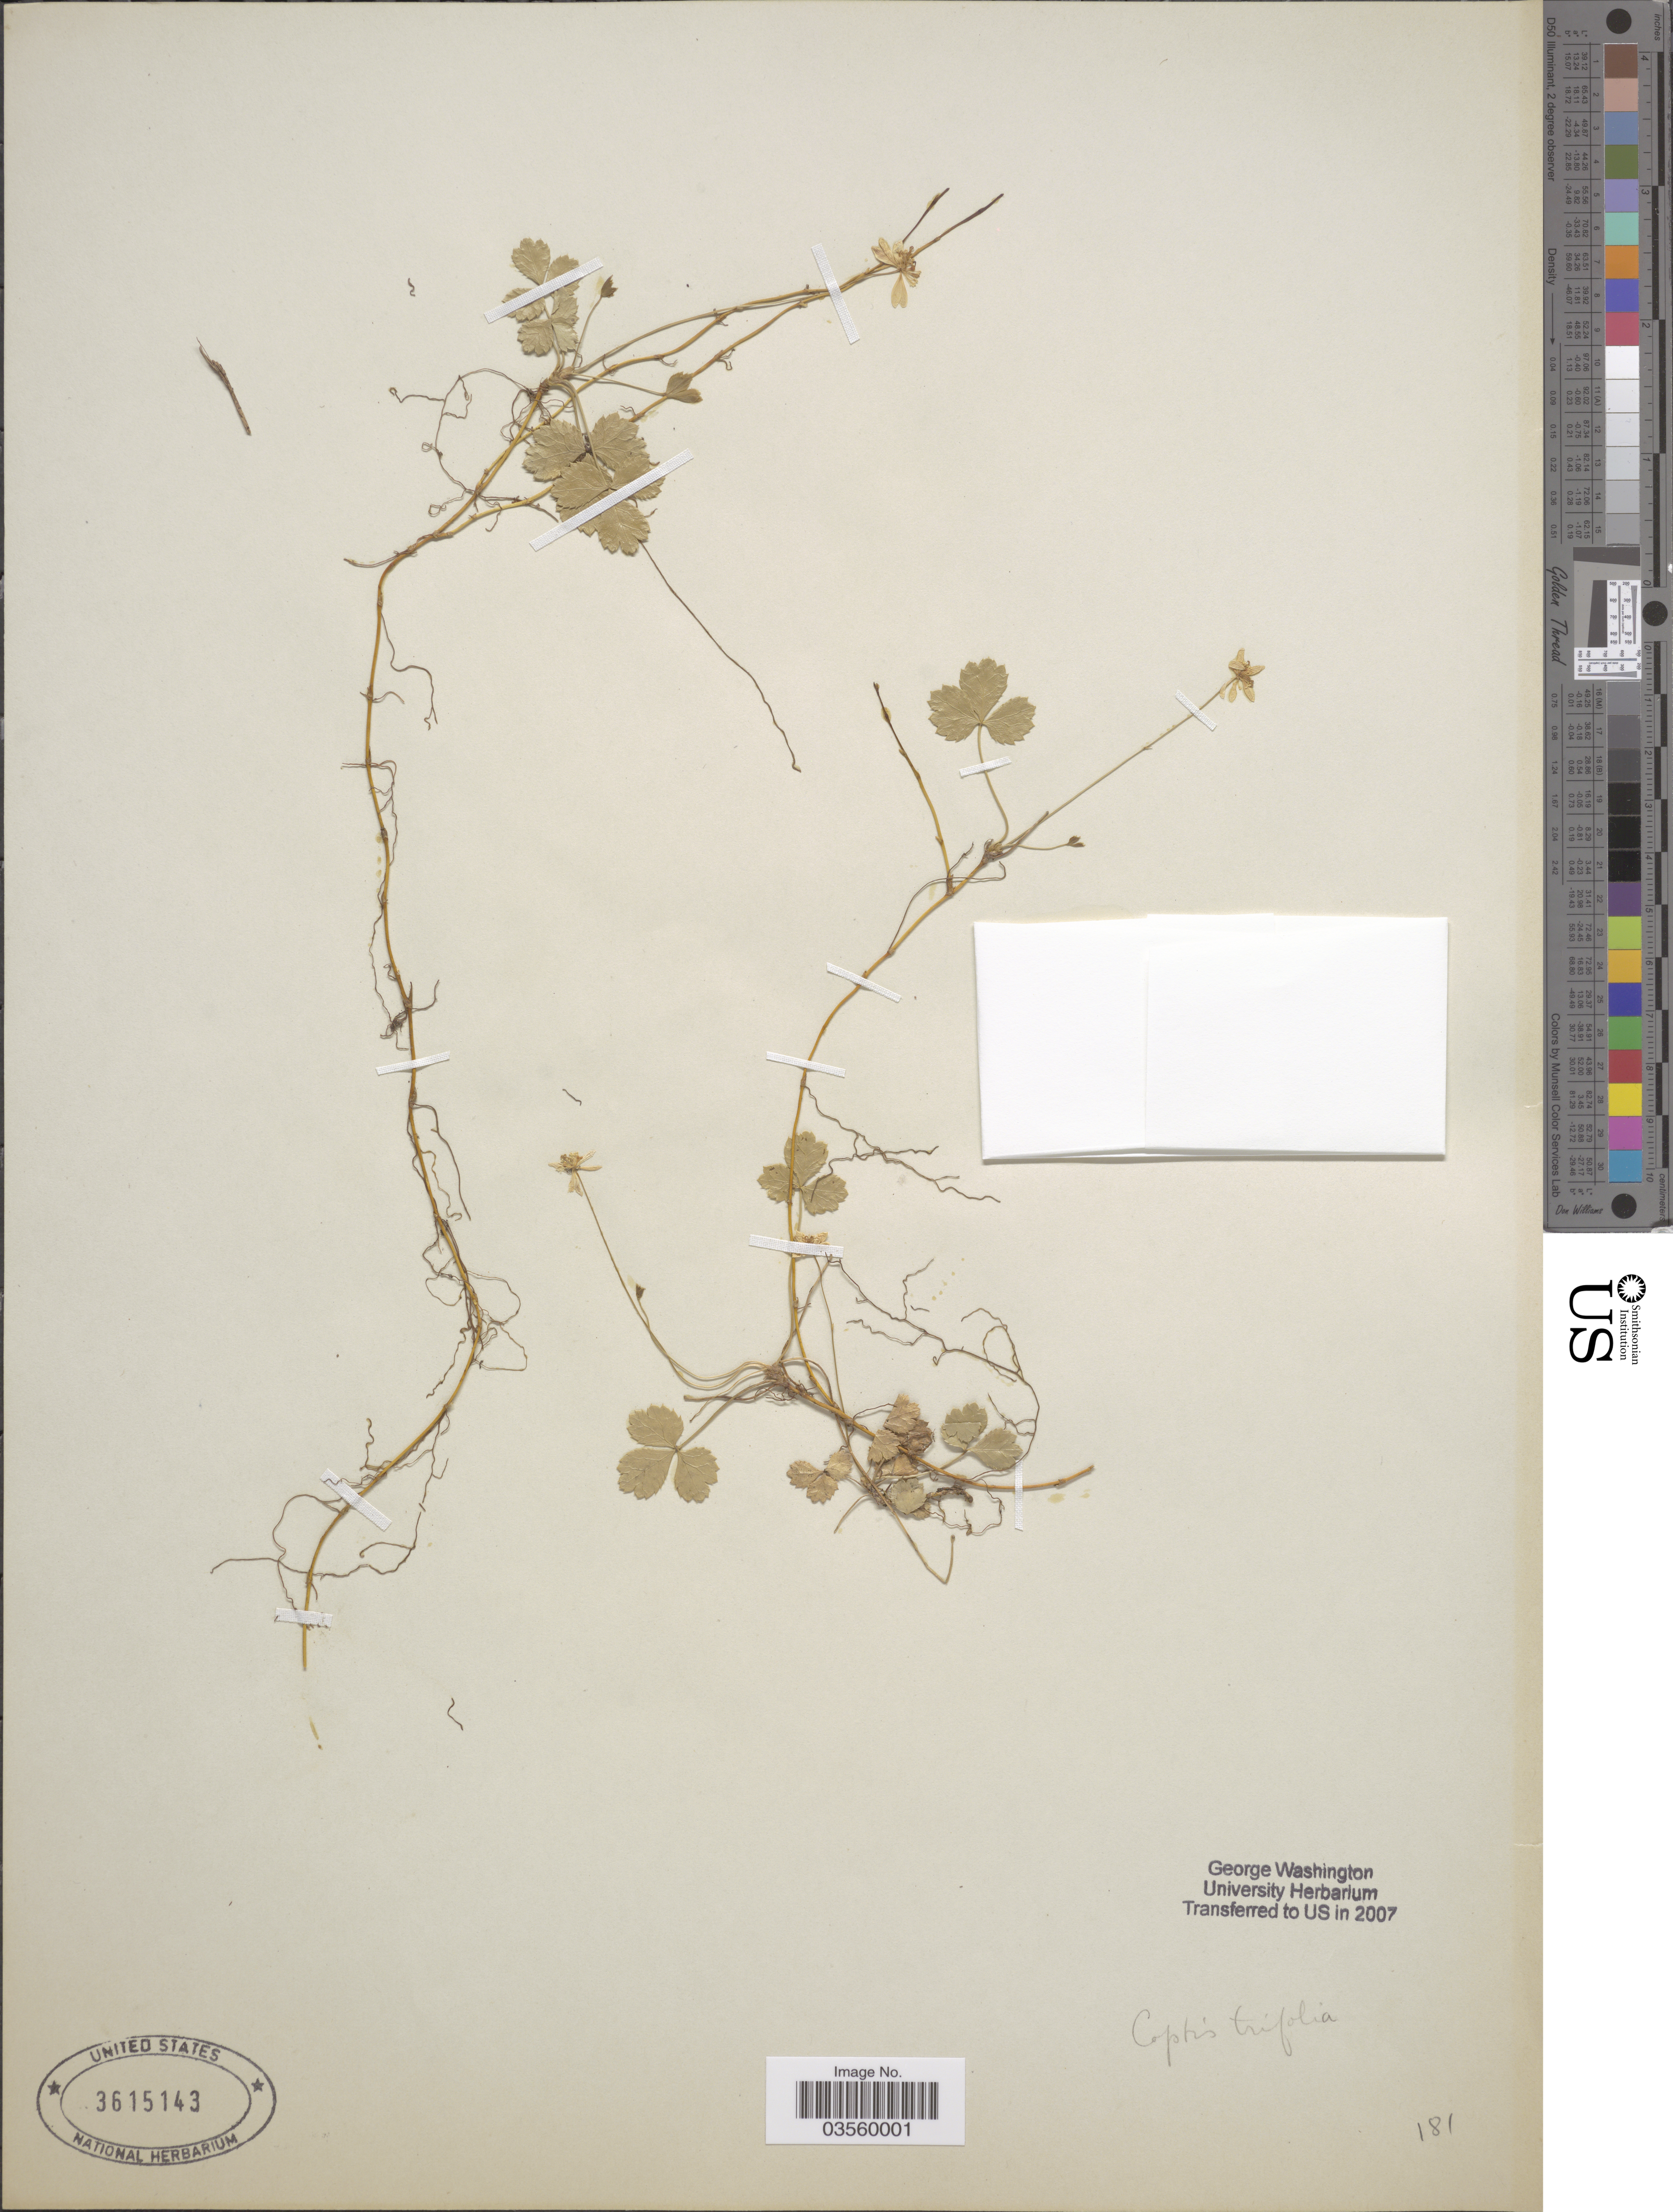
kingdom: Plantae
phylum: Tracheophyta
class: Magnoliopsida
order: Ranunculales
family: Ranunculaceae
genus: Coptis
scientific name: Coptis trifolia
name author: (L.) Salisb.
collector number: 181?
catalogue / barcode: US 3615143